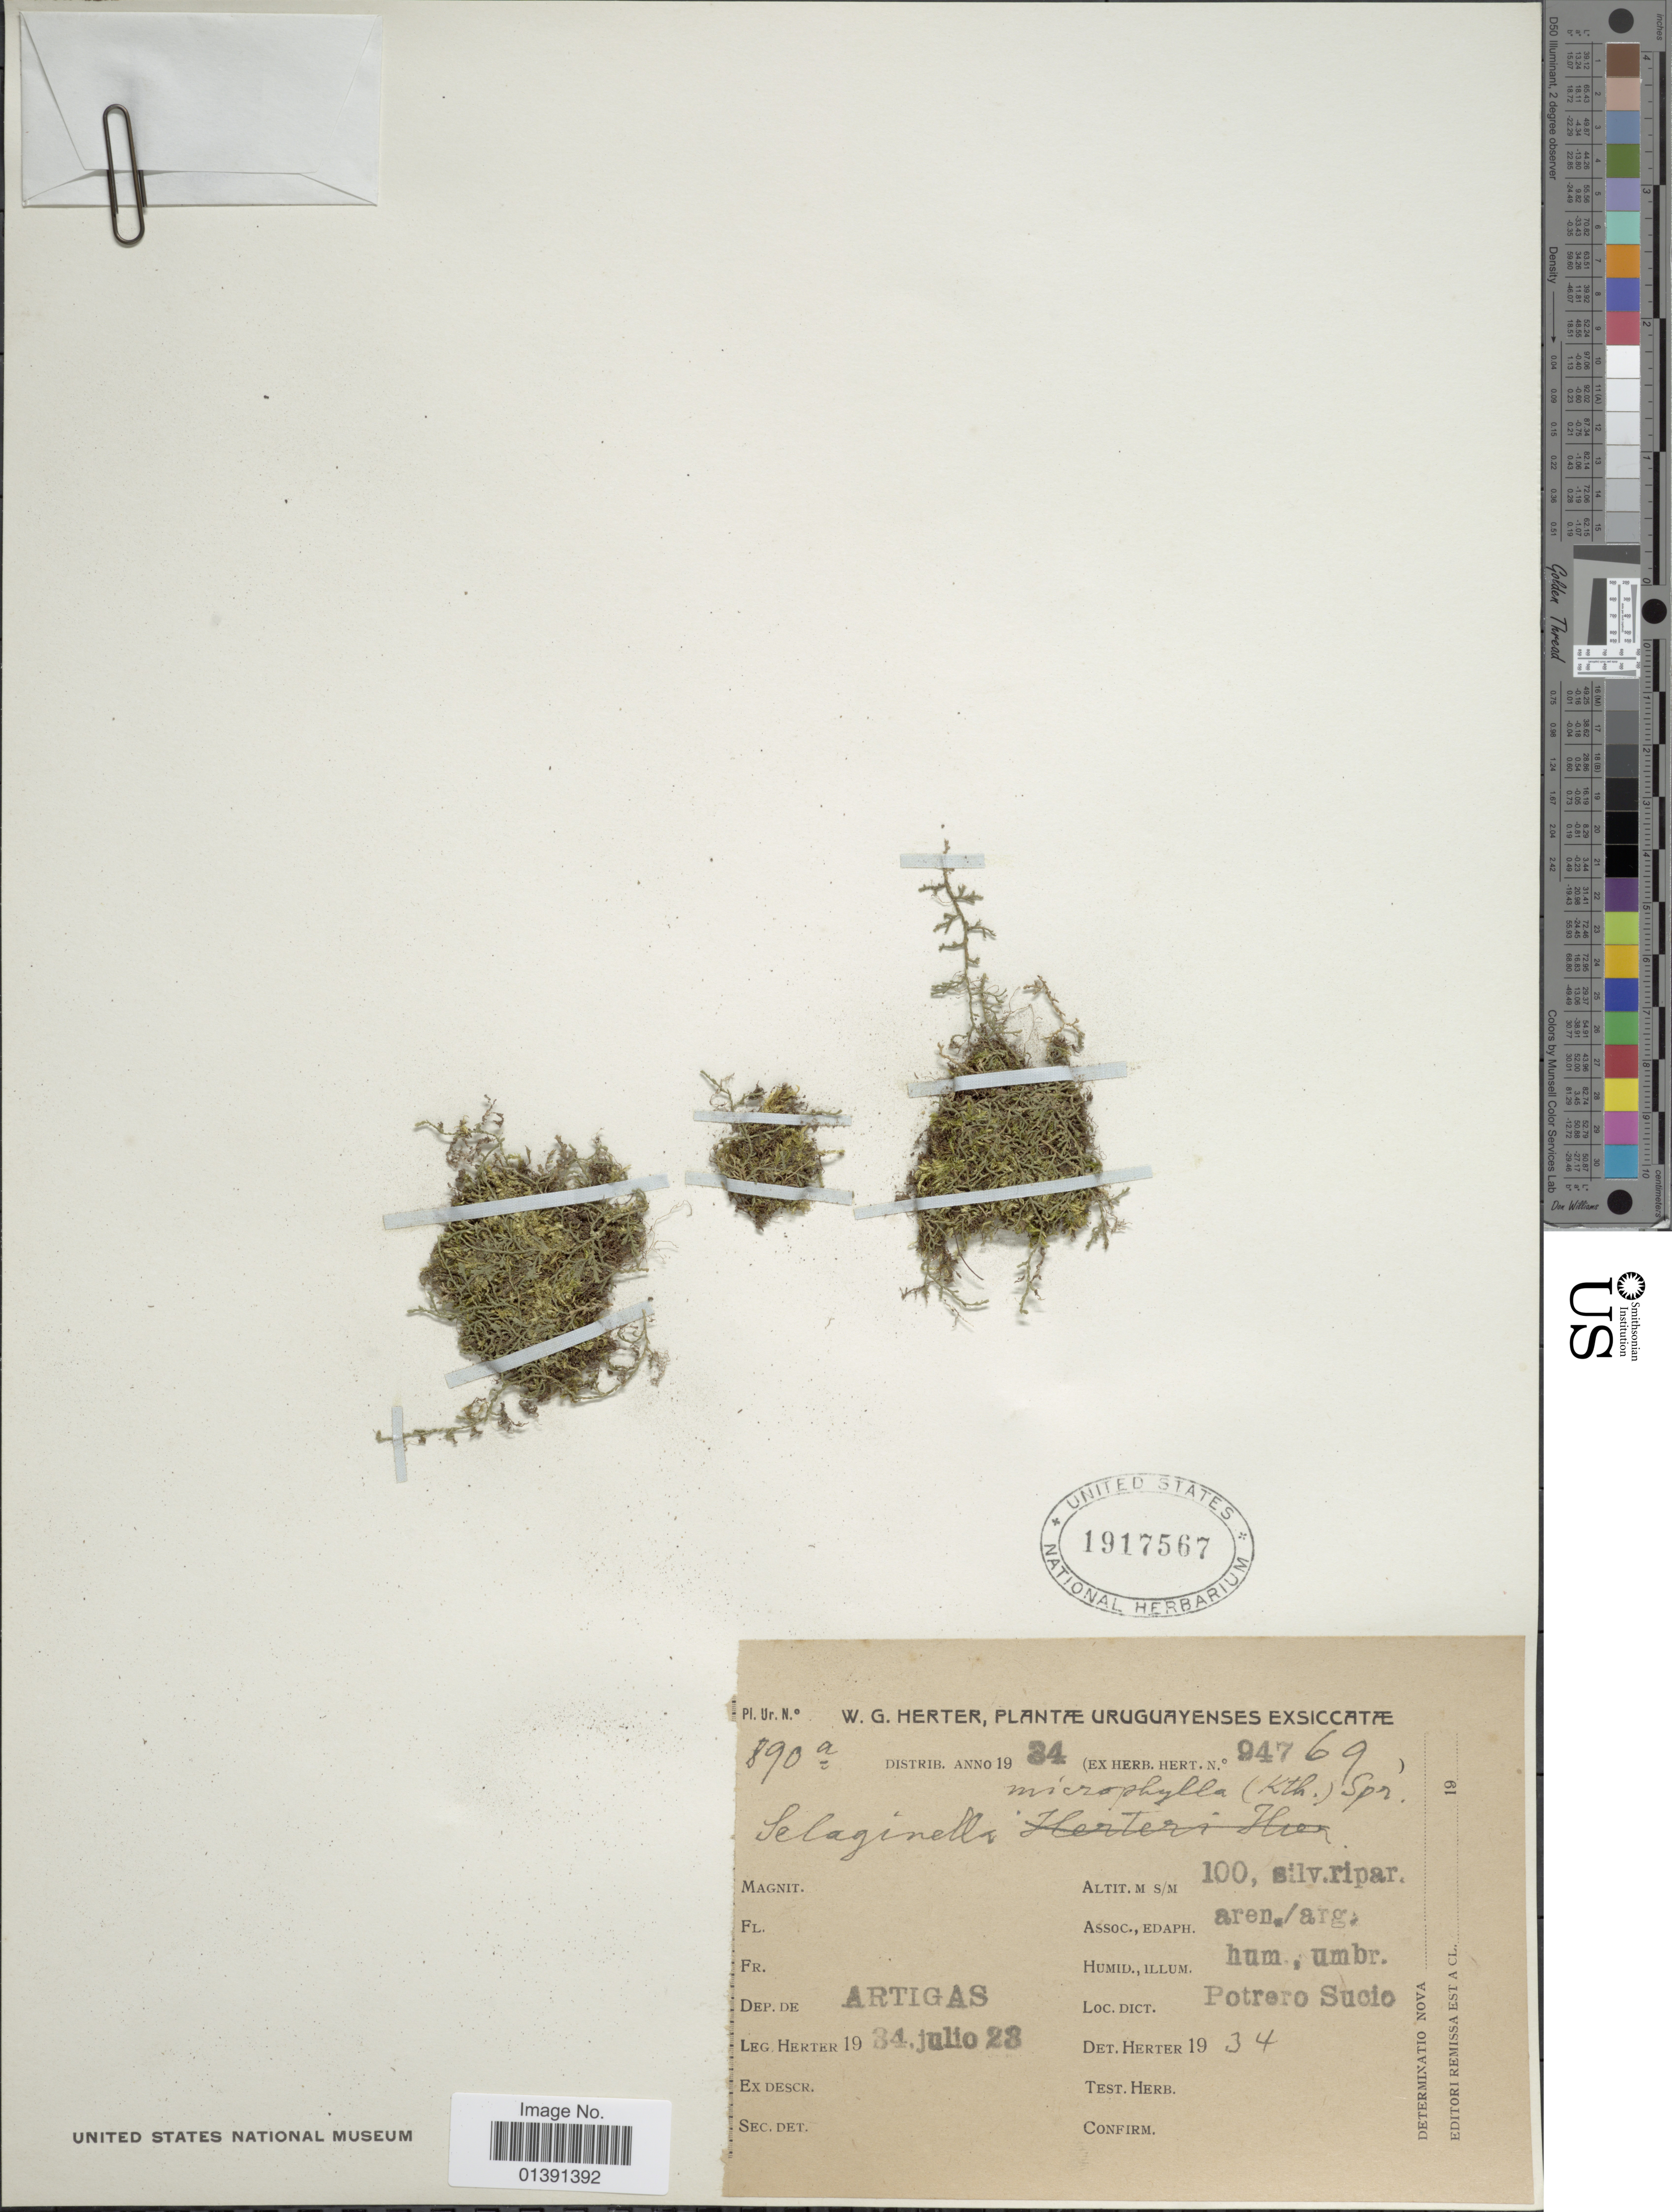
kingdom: Plantae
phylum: Tracheophyta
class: Lycopodiopsida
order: Selaginellales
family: Selaginellaceae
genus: Selaginella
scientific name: Selaginella microphylla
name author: (Kunth) Spring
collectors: W. G. Herter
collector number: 94769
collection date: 1934-07-28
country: Uruguay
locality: Potrero Sucio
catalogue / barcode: US 1917567